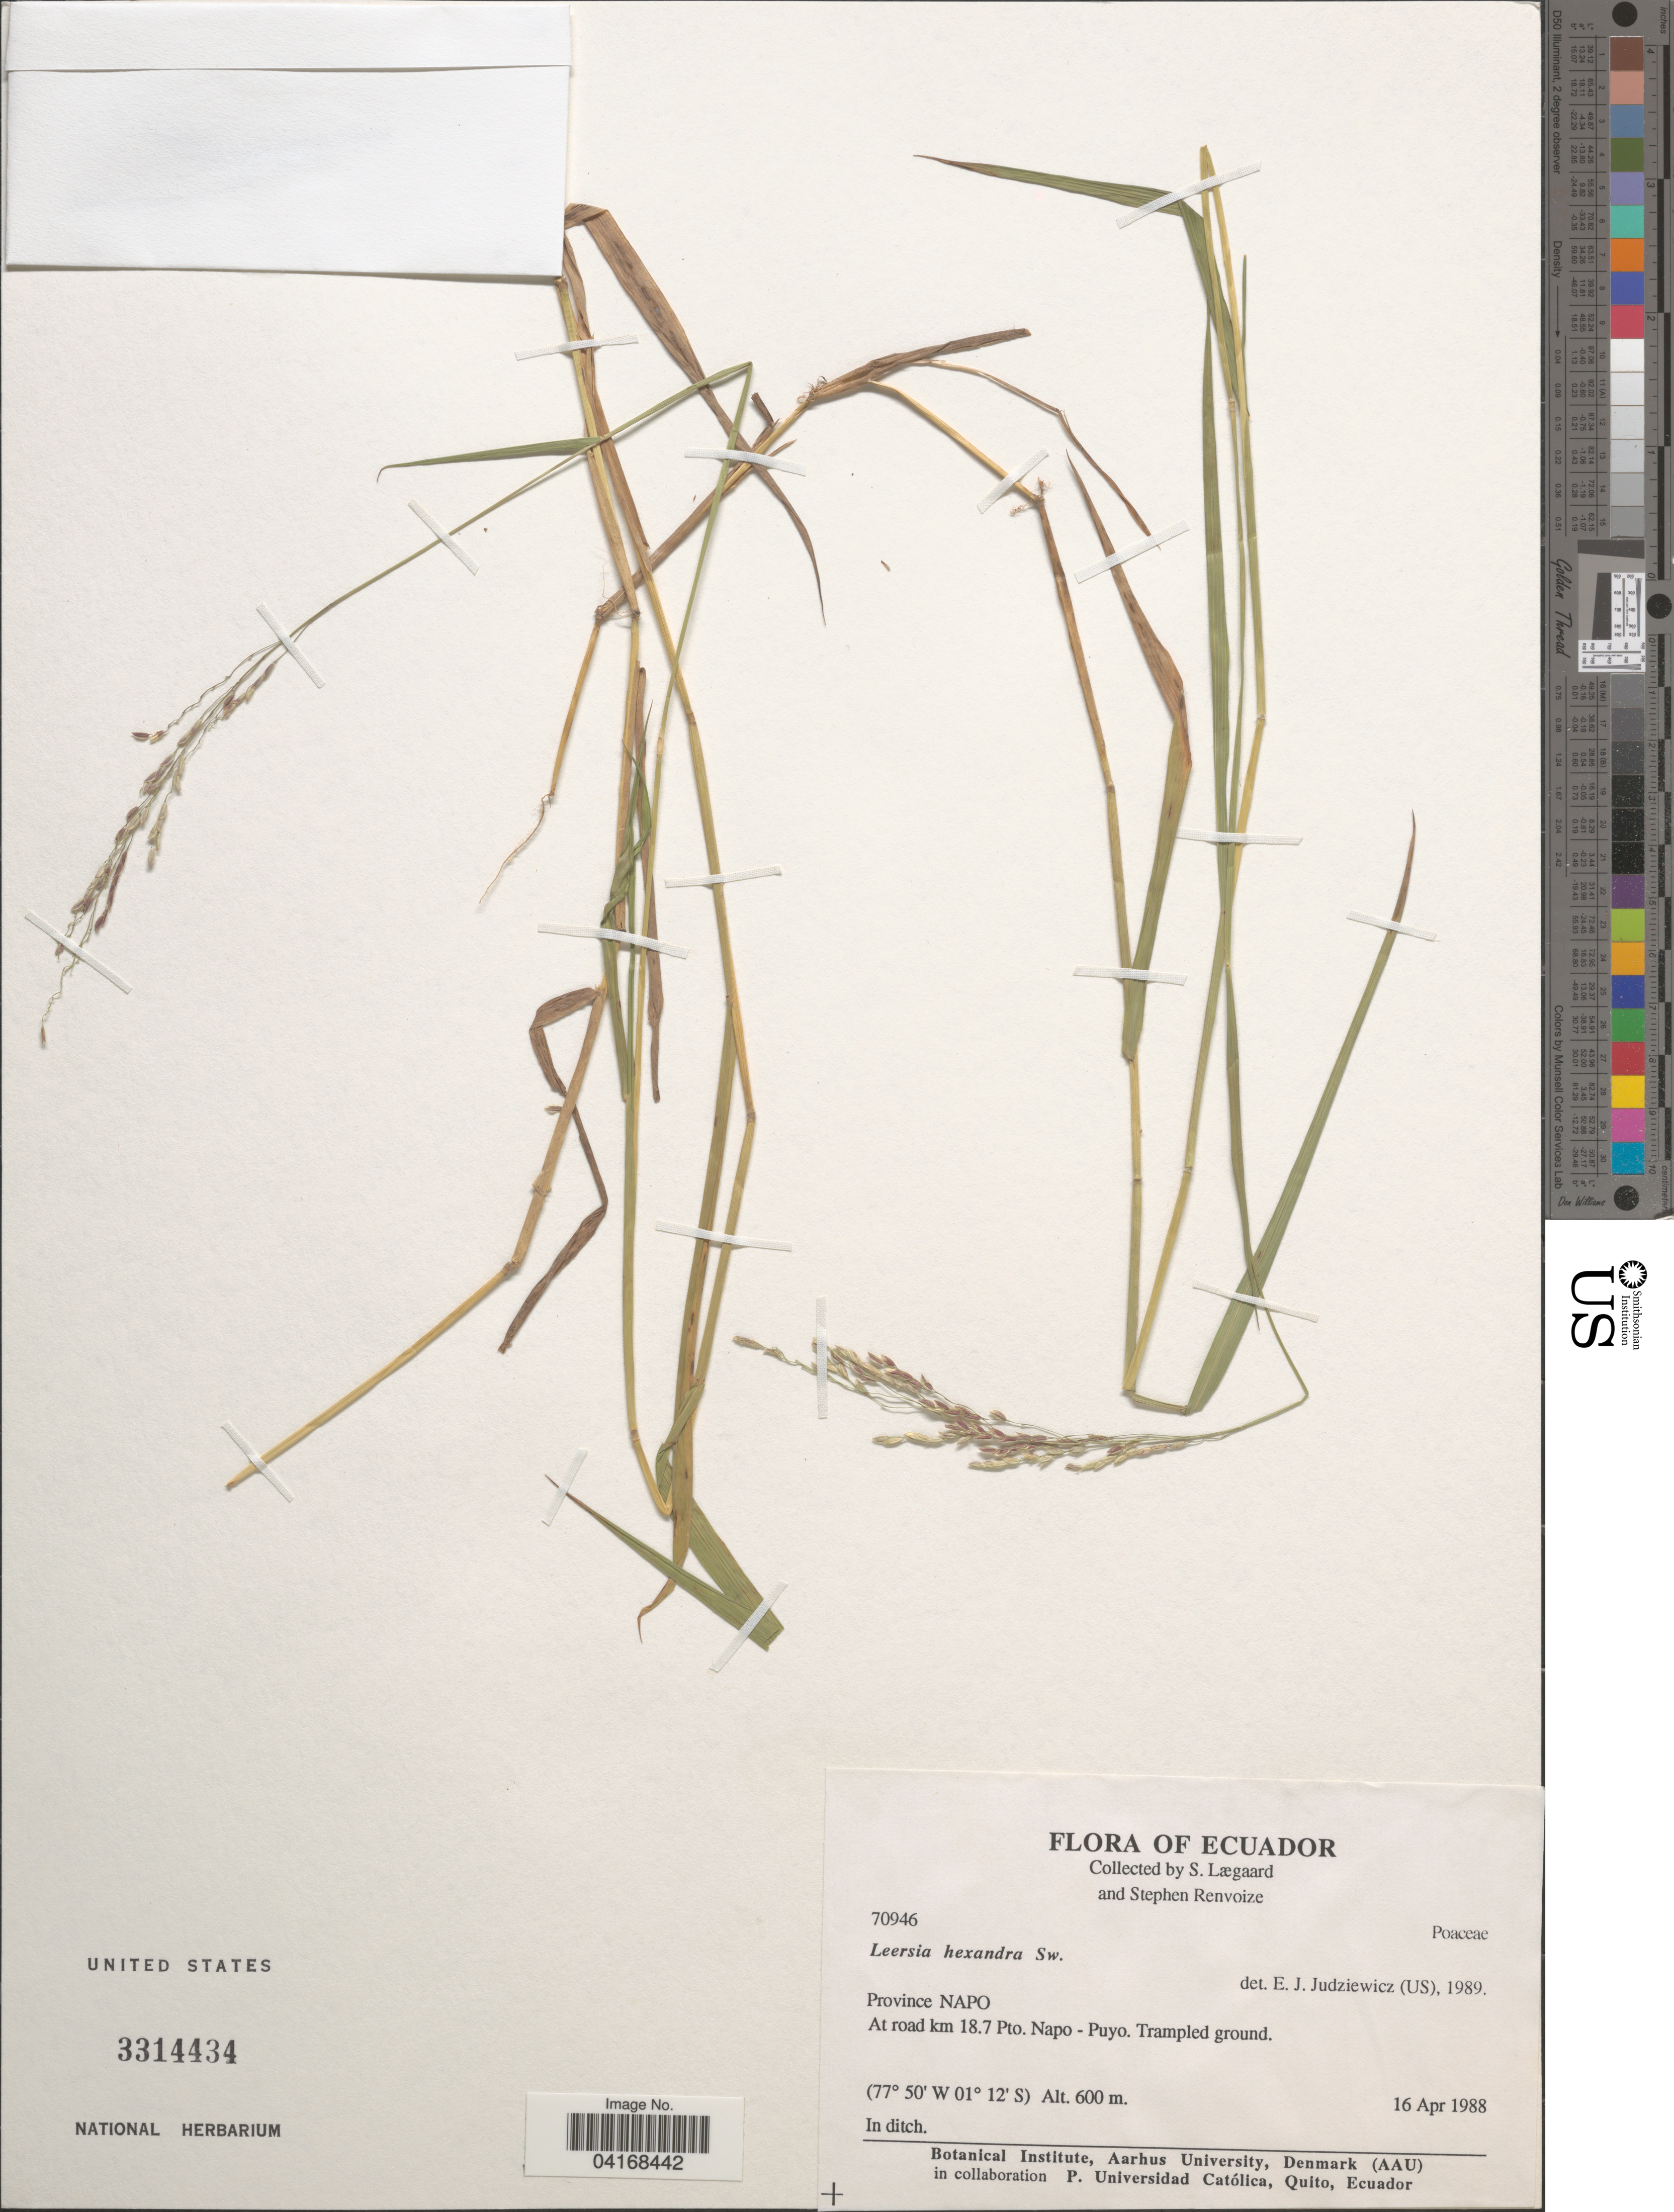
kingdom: Plantae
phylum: Tracheophyta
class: Liliopsida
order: Poales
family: Poaceae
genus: Leersia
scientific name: Leersia hexandra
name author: Sw.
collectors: S. Lægaard & S. A. Renvoize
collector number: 70946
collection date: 1988-04-16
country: Ecuador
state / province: Napo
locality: At road km 18.7 Pto. Napo - Puyo.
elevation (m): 600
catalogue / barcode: US 3314434